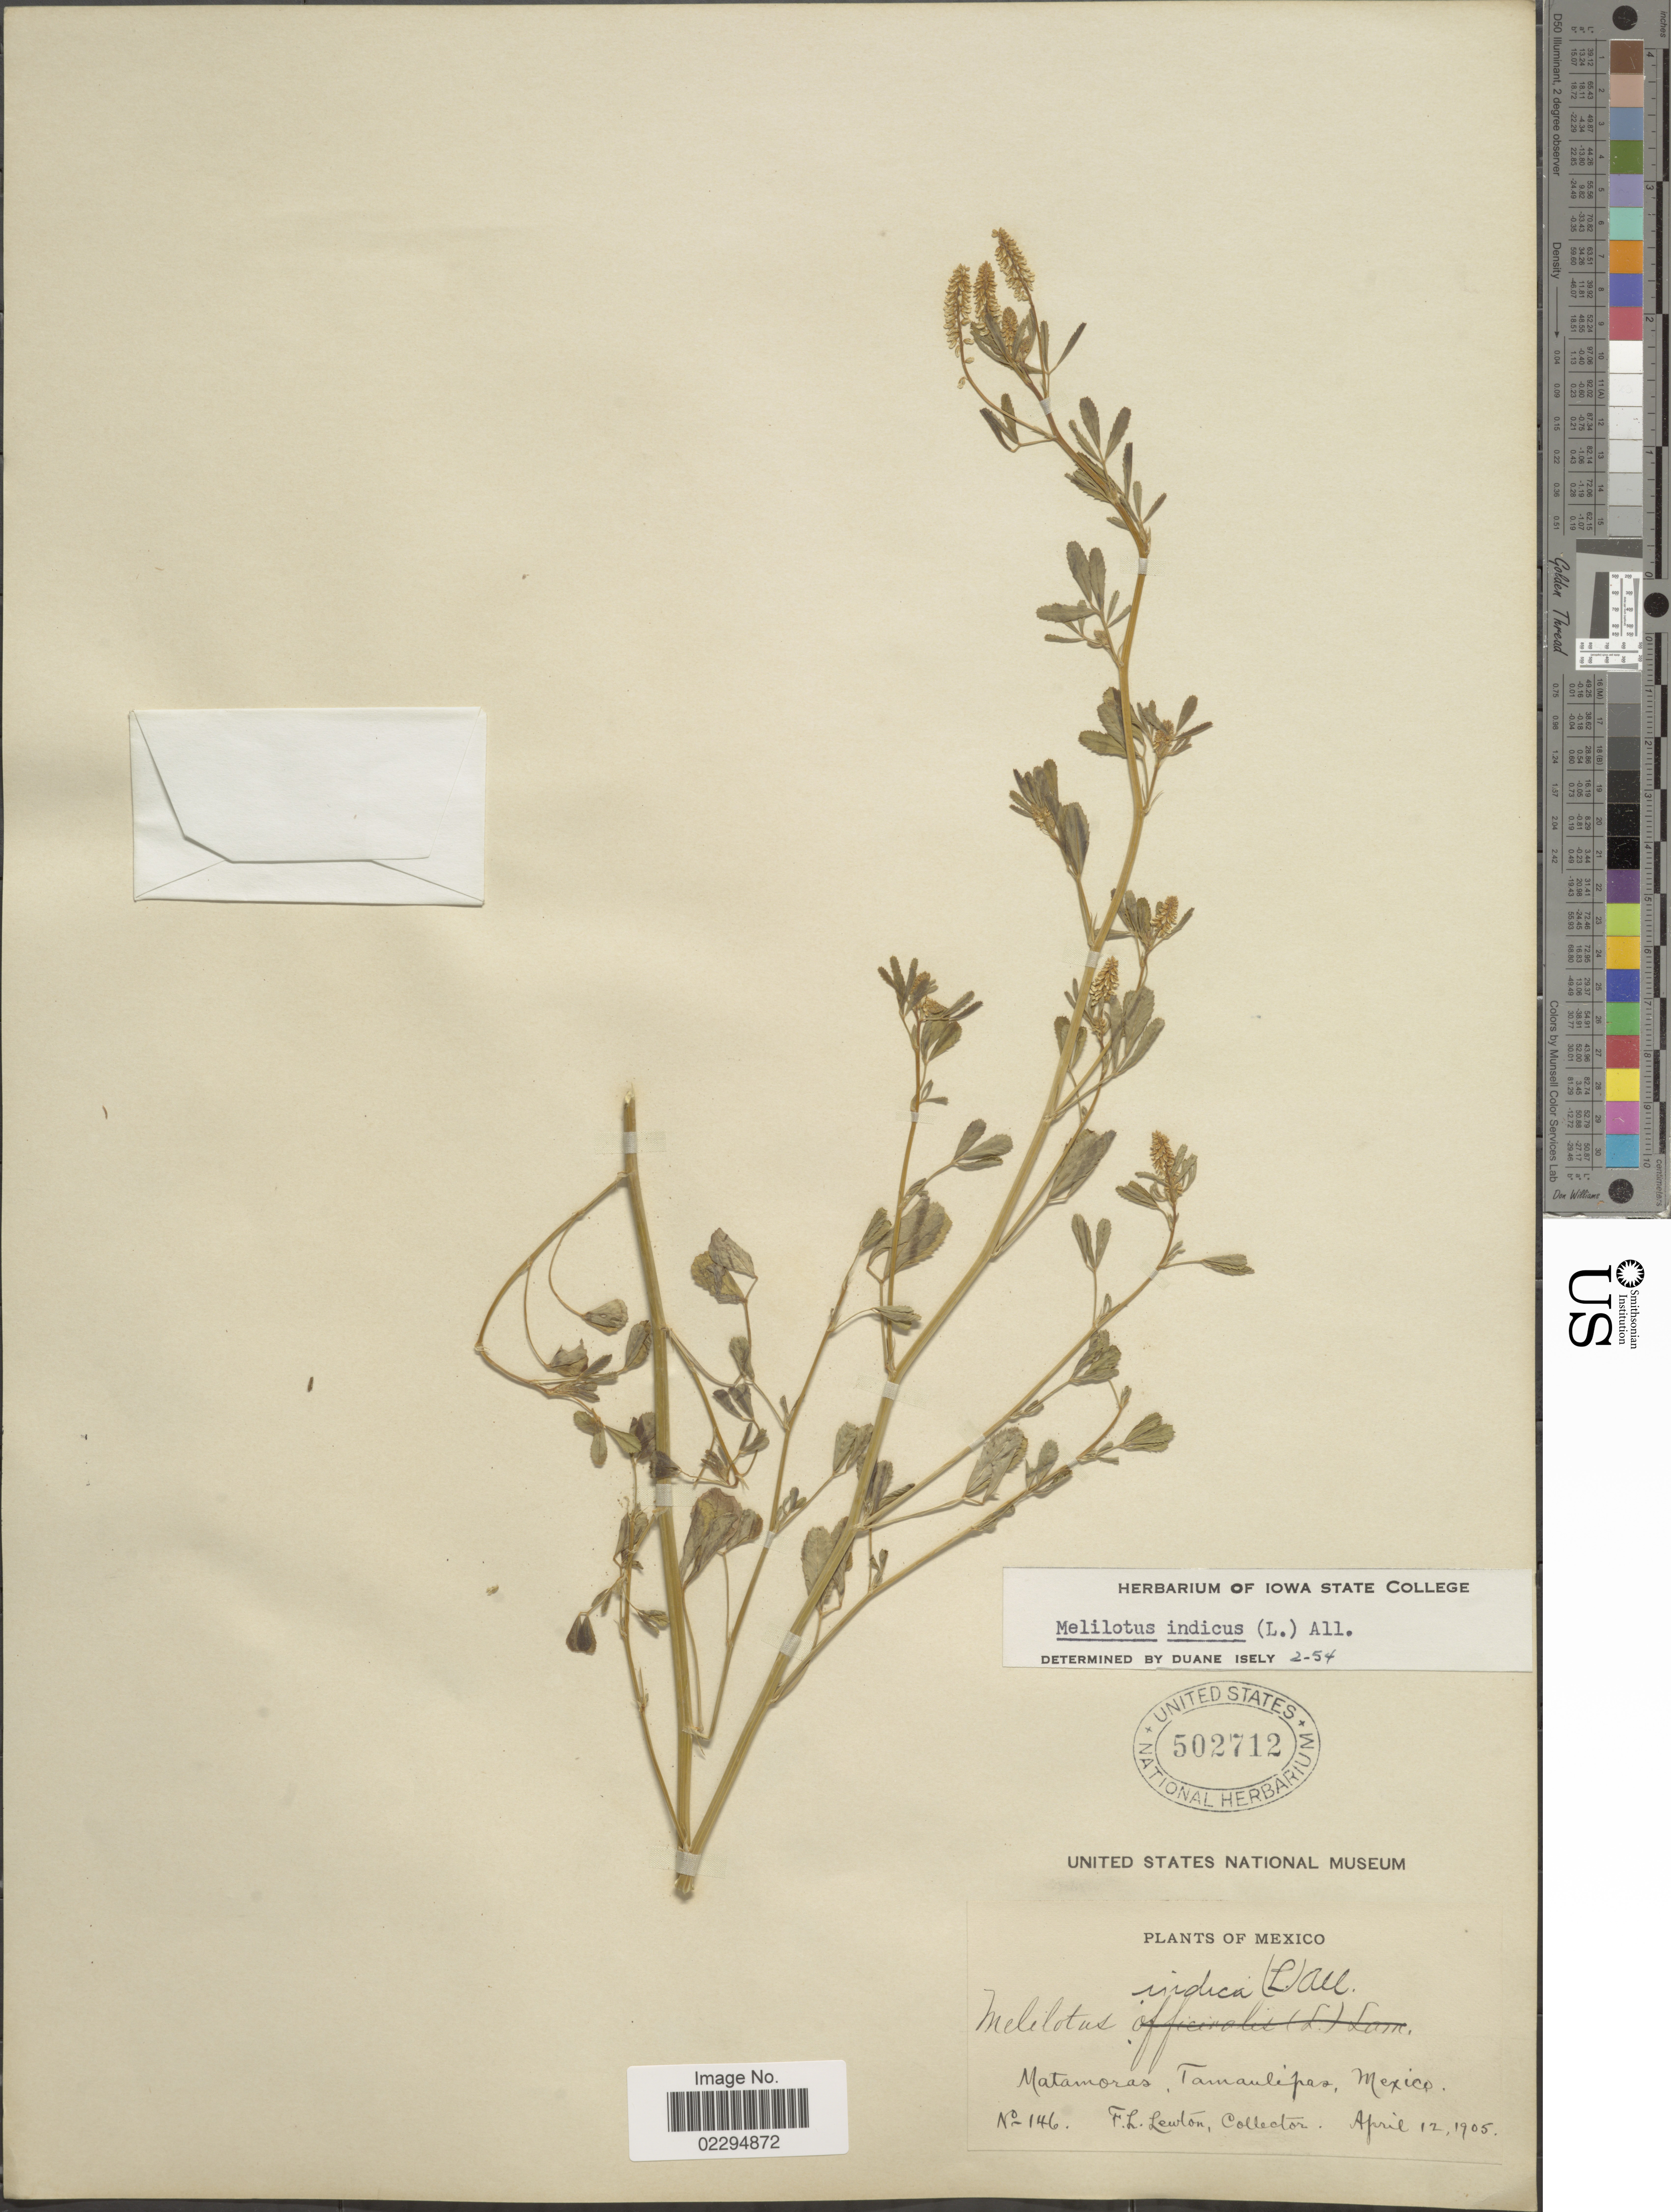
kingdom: Plantae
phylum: Tracheophyta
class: Magnoliopsida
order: Fabales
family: Fabaceae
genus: Melilotus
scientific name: Melilotus indicus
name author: (L.) All.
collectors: F. L. Lewton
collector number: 146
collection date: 1905-04-12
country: Mexico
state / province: Tamaulipas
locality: Matamoras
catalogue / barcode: US 502712